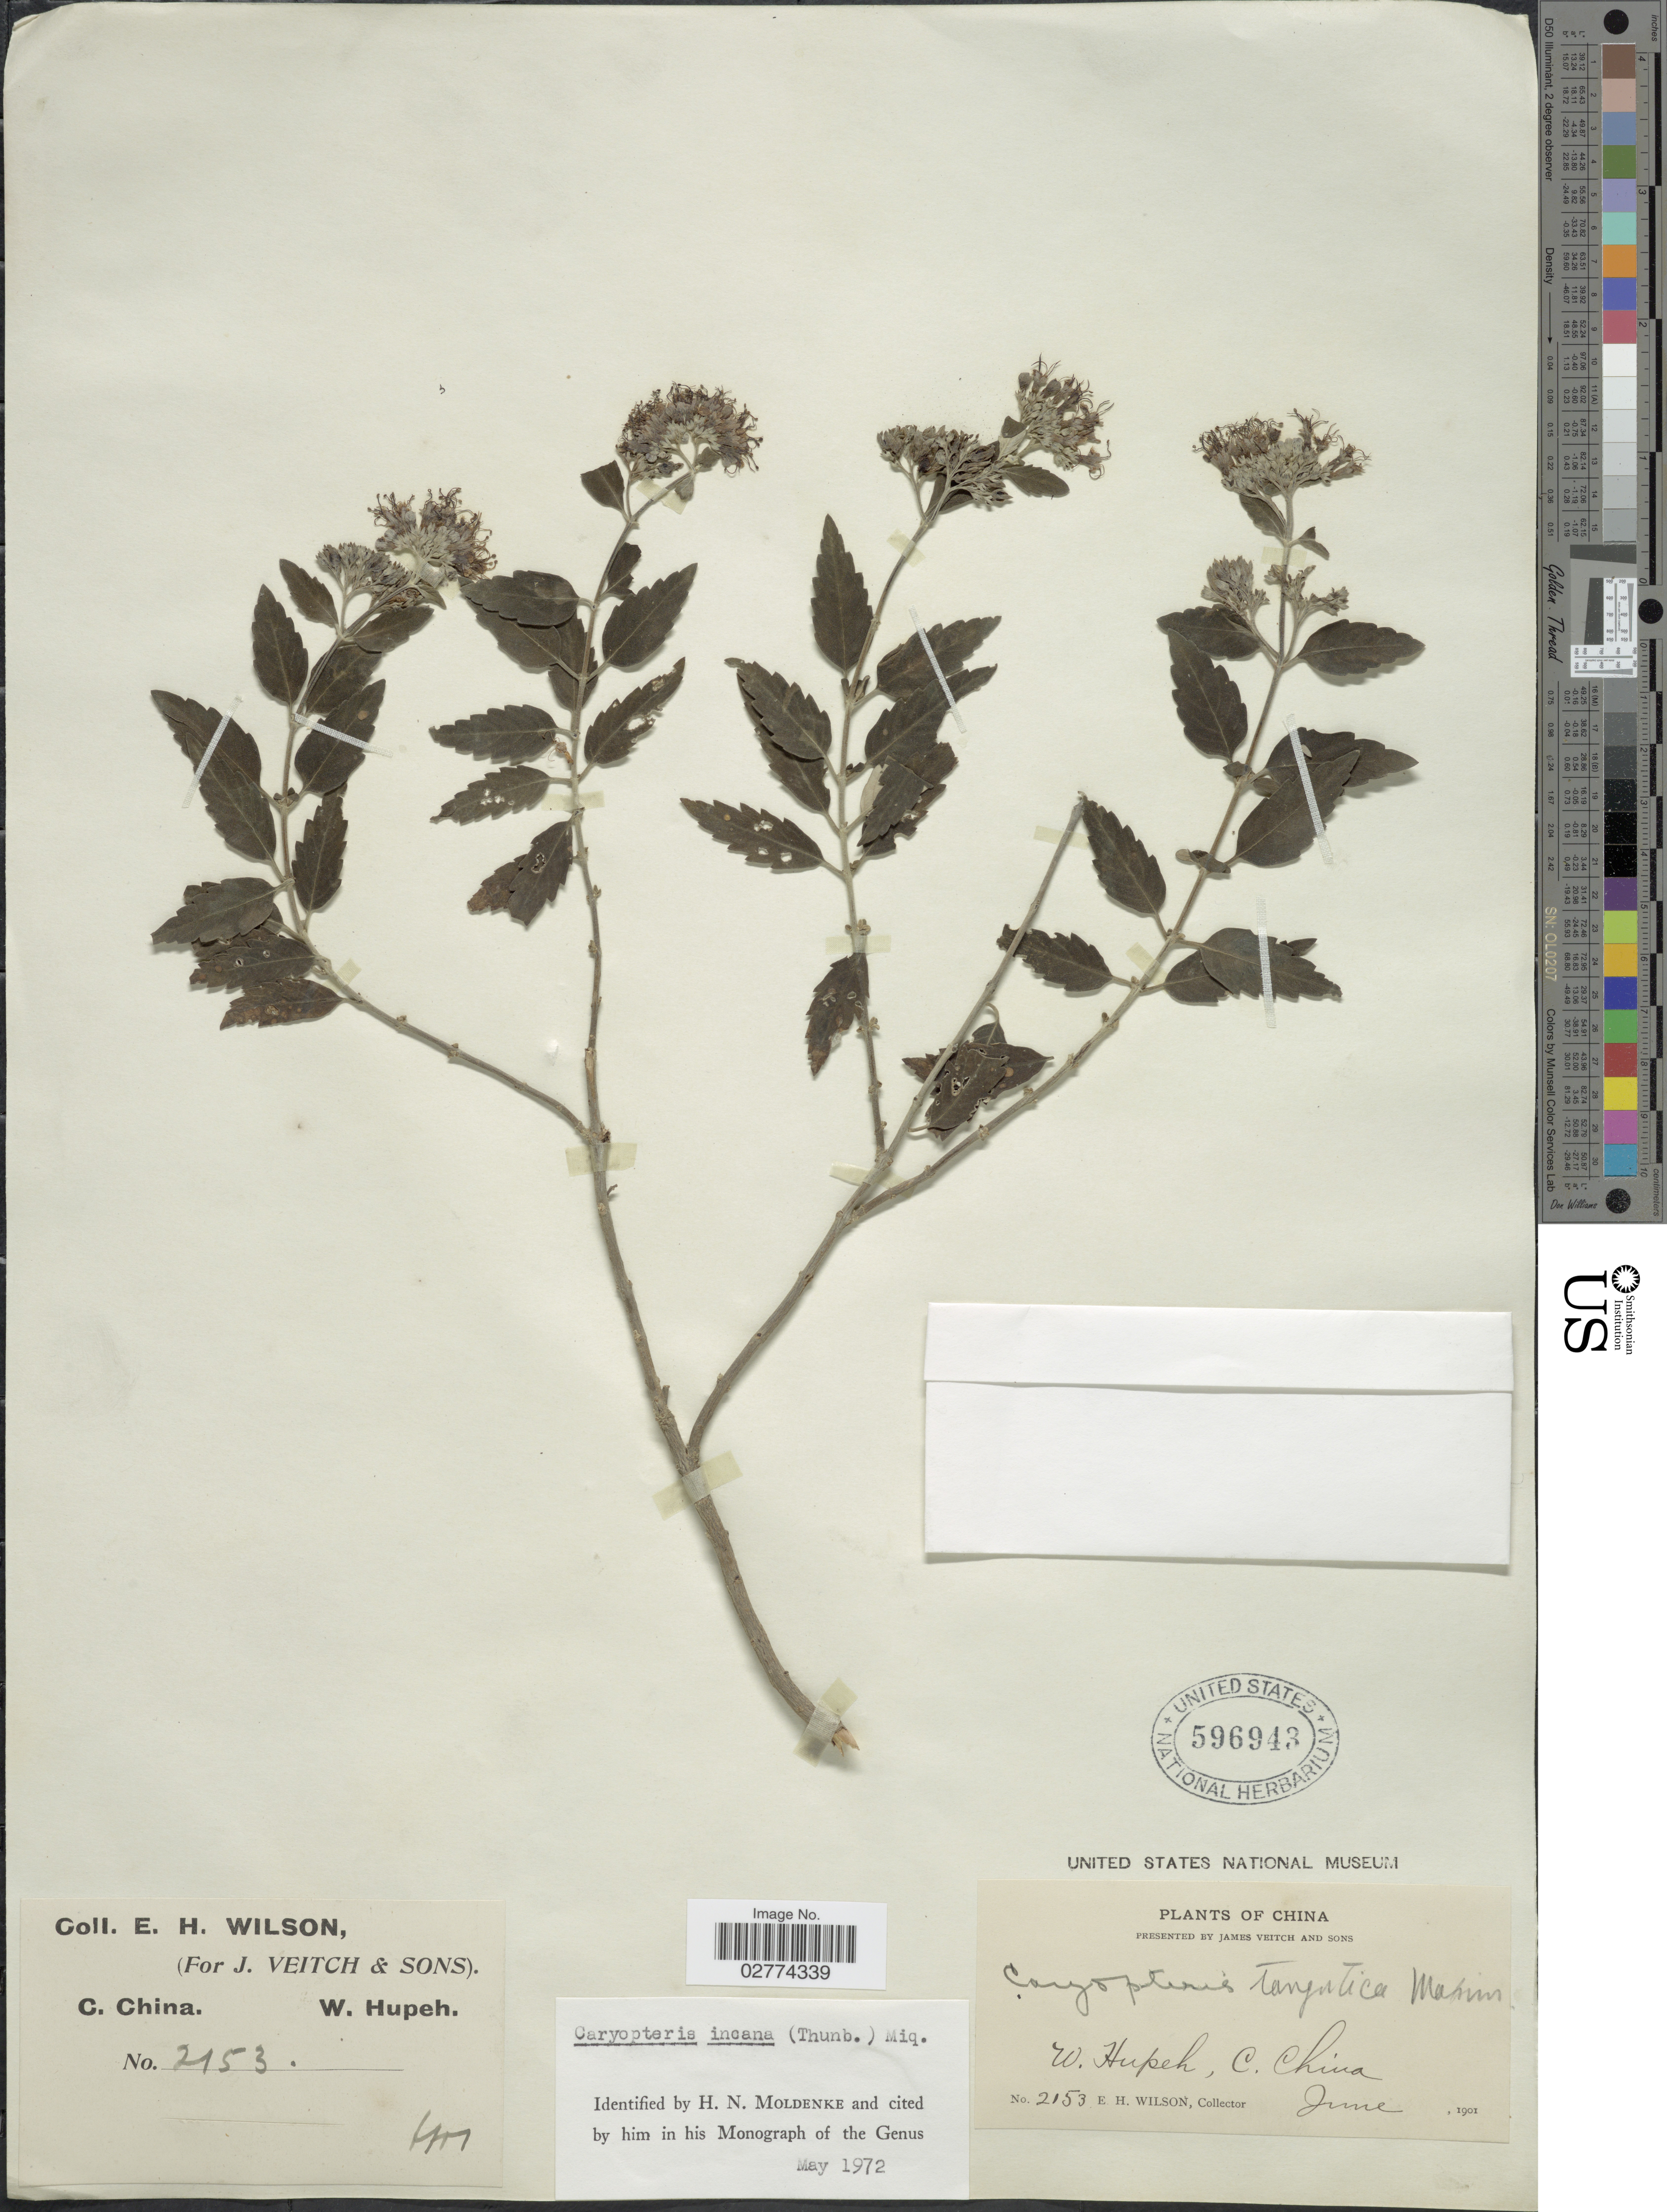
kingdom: Plantae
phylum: Tracheophyta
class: Magnoliopsida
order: Lamiales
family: Lamiaceae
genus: Caryopteris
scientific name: Caryopteris incana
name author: (Thunb. ex Houtt.) Miq.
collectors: E. Wilson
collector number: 2153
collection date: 1901-06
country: China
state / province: Hubei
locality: W. Hupeh, C. China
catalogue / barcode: US 596943